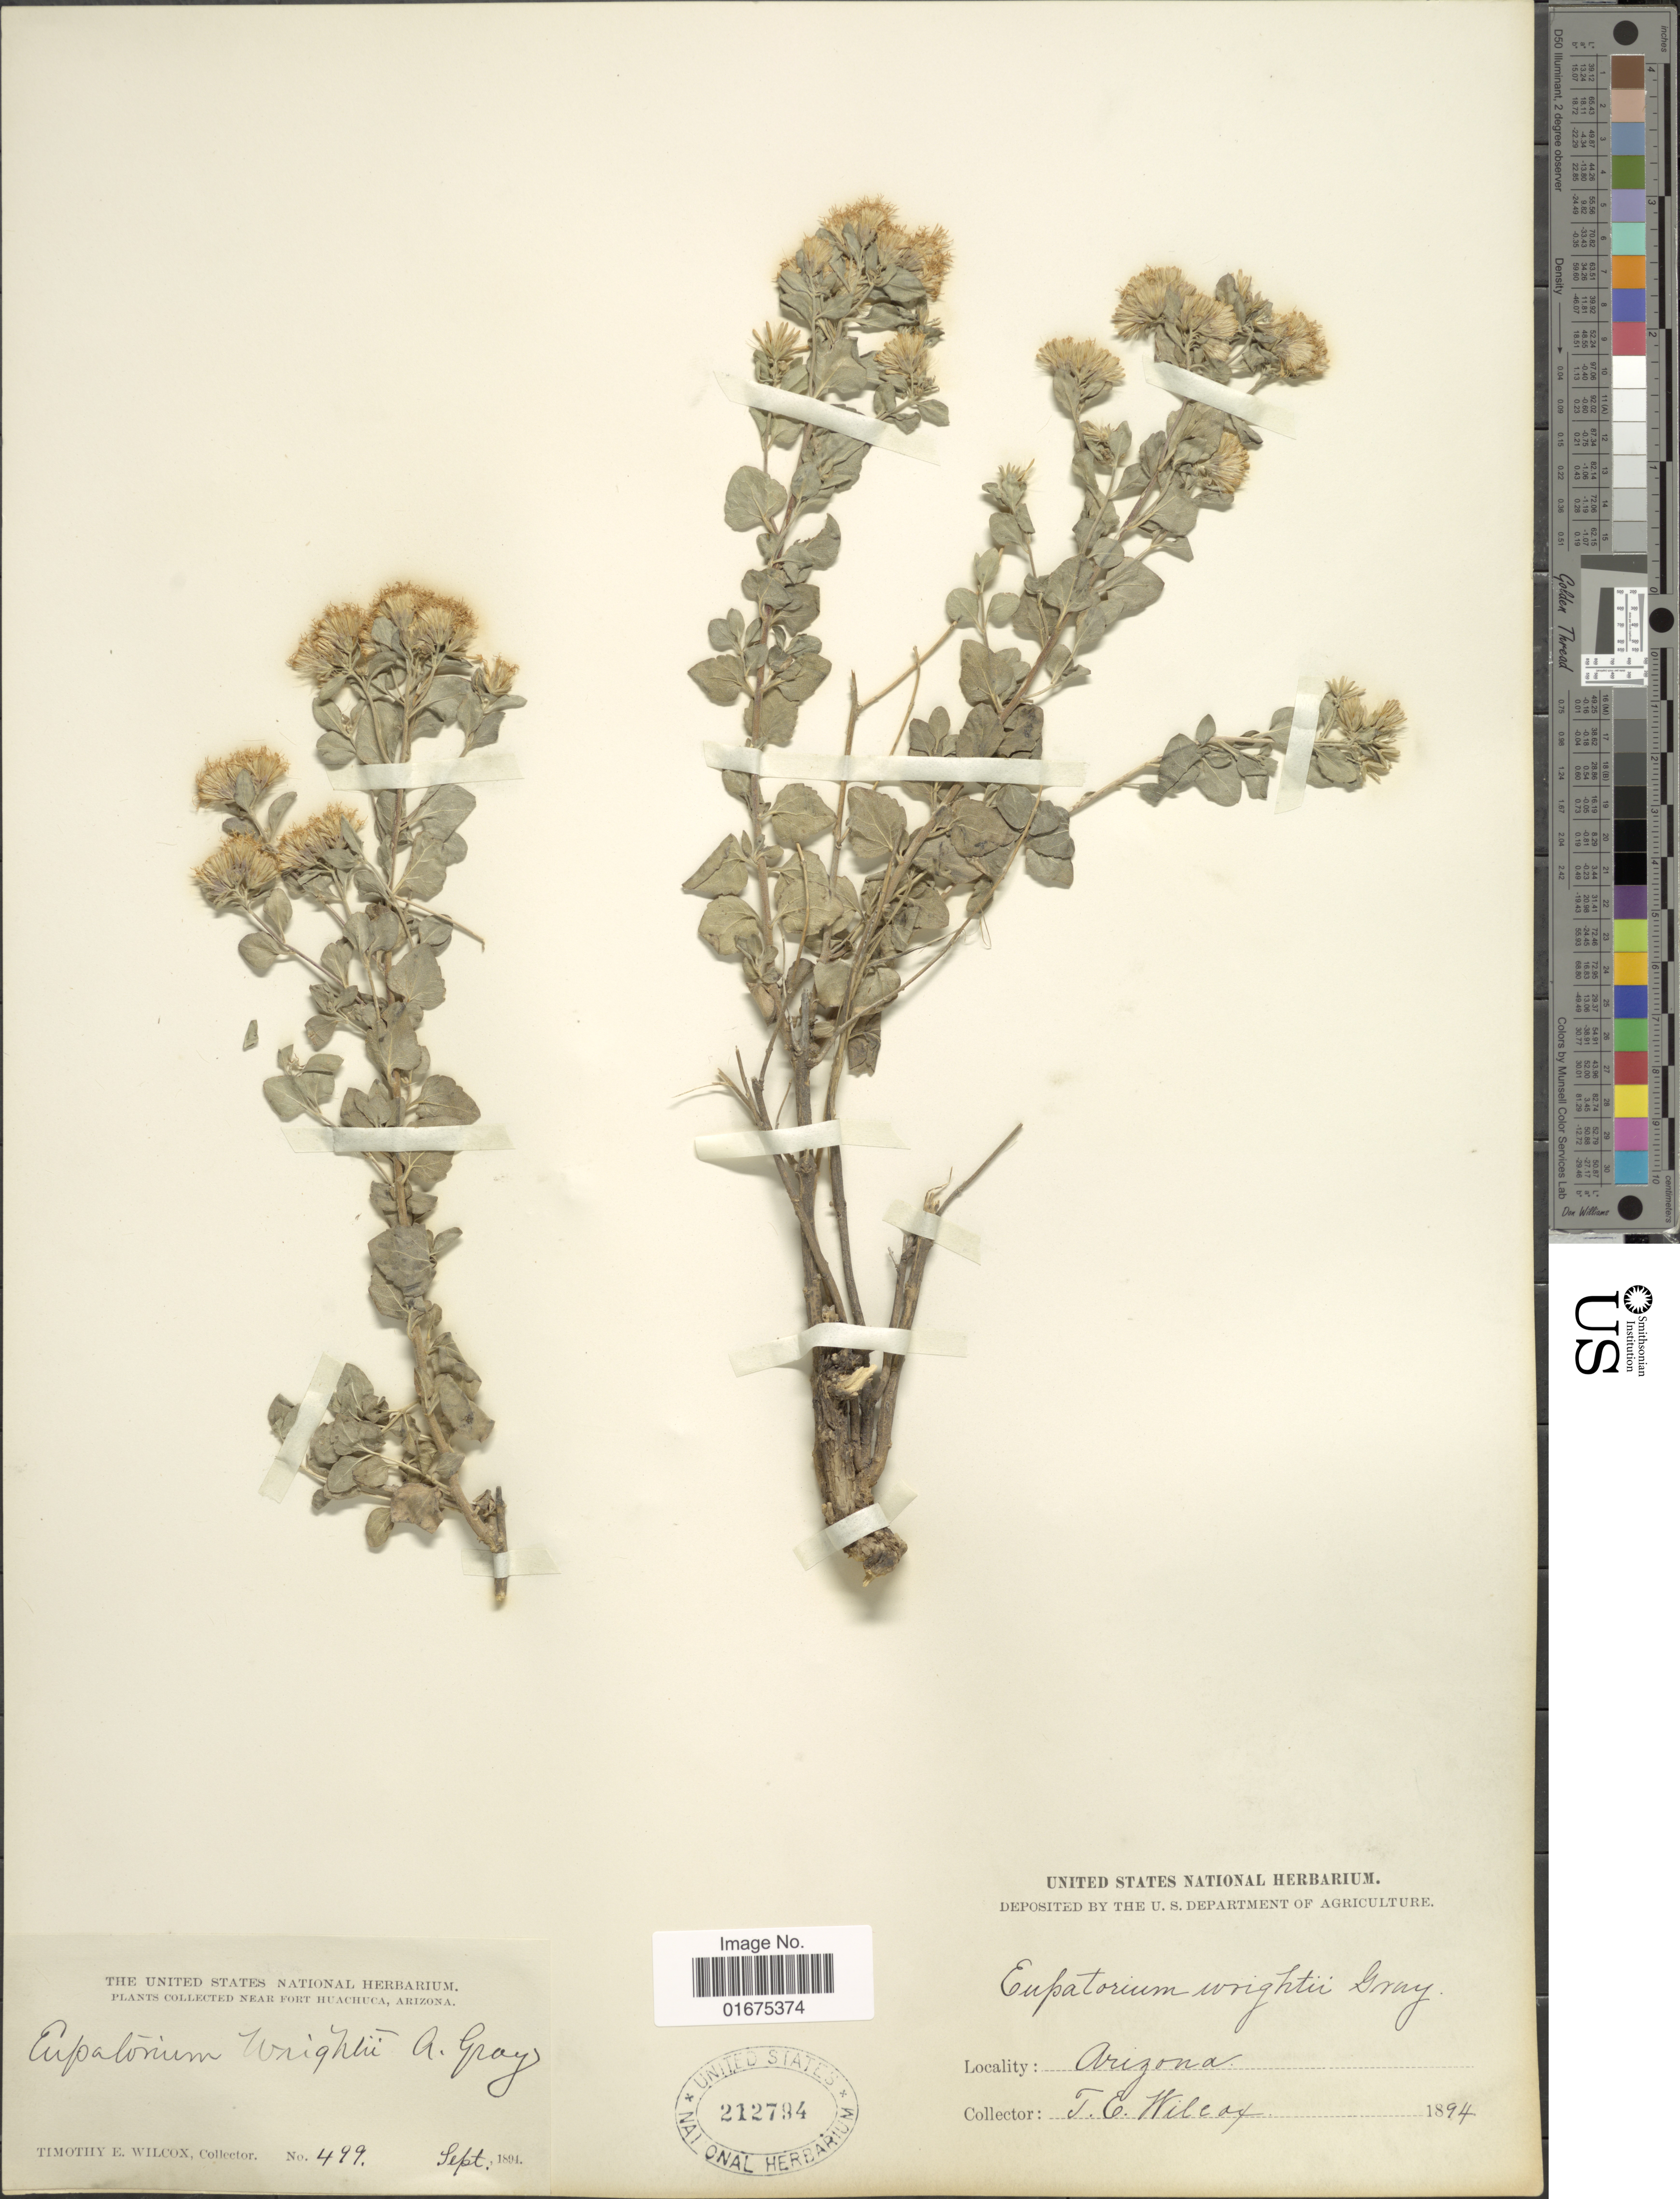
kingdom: Plantae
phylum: Tracheophyta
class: Magnoliopsida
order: Asterales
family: Asteraceae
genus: Ageratina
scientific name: Ageratina wrightii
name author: (A. Gray) R.M. King & H. Rob.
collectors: T. E. Wilcox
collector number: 499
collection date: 1894-09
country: United States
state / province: Arizona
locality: Near Fort Huachuca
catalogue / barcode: US 212794